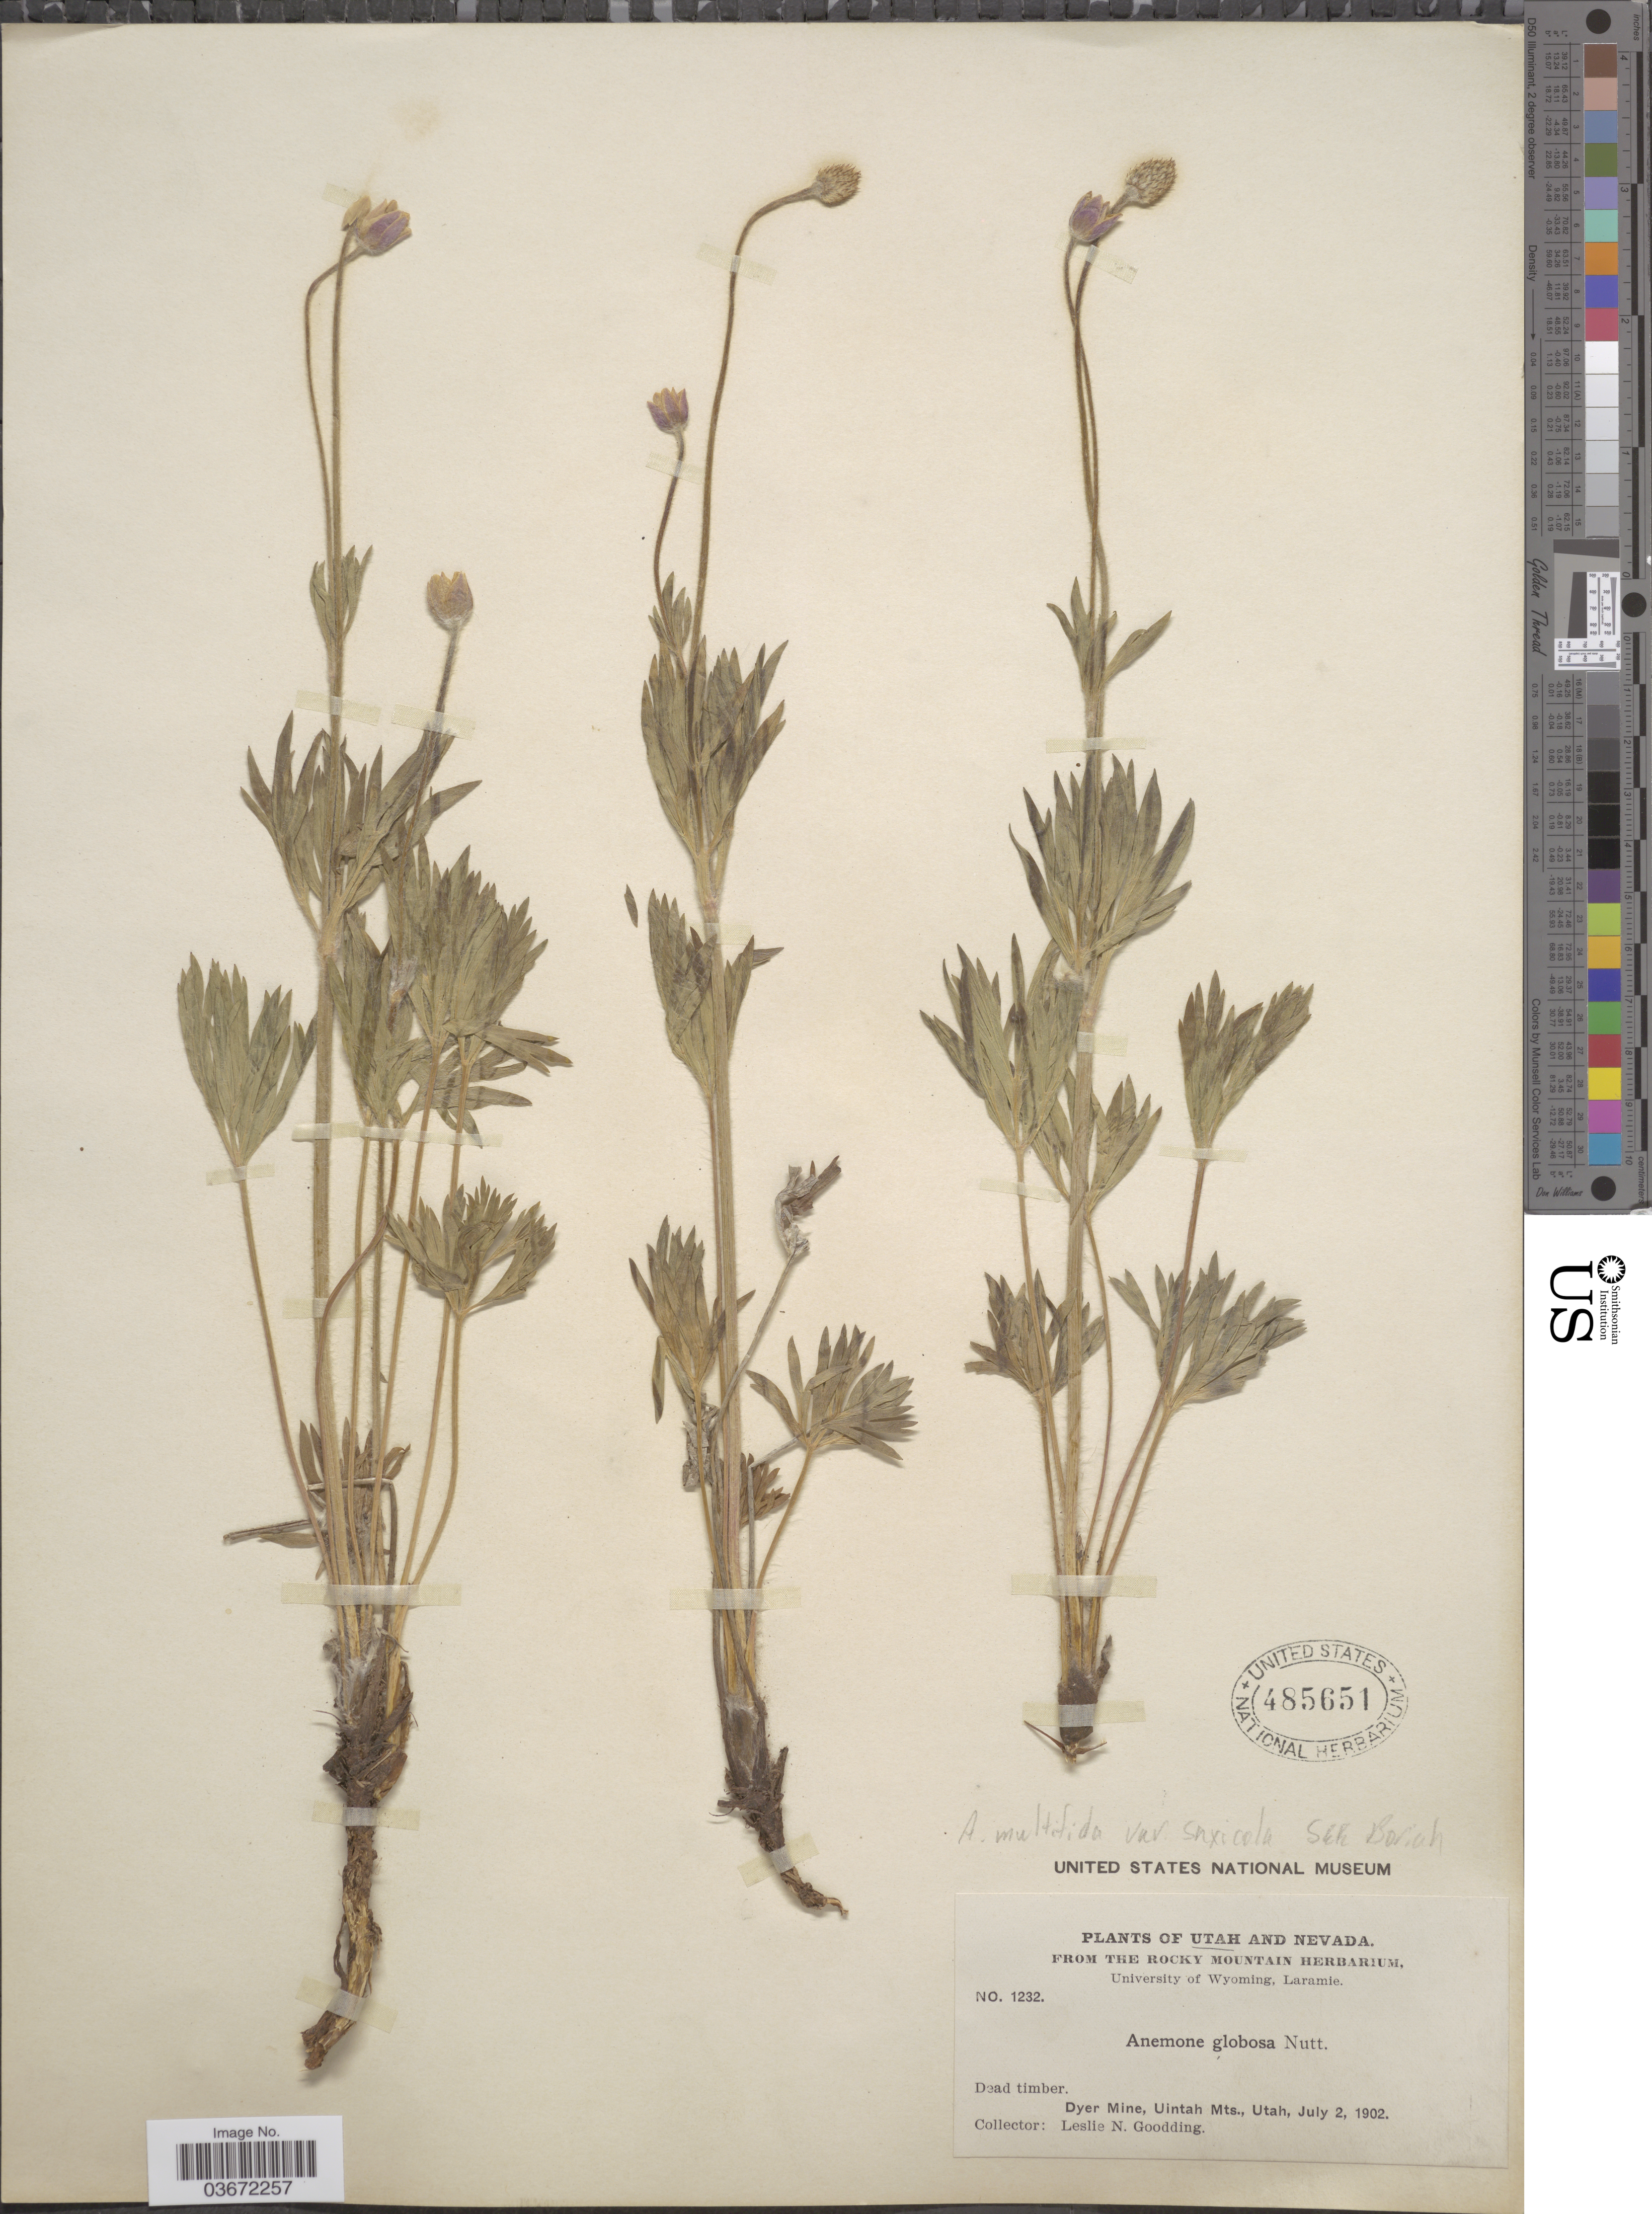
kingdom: Plantae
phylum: Tracheophyta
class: Magnoliopsida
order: Ranunculales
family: Ranunculaceae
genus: Anemone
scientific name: Anemone globosa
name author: (Torr. & A. Gray) Nutt. ex A. Heller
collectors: L. N. Goodding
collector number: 1232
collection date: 1902-07-02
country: United States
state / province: Utah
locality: Dyer Mine, Uintah Mts.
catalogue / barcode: US 485651